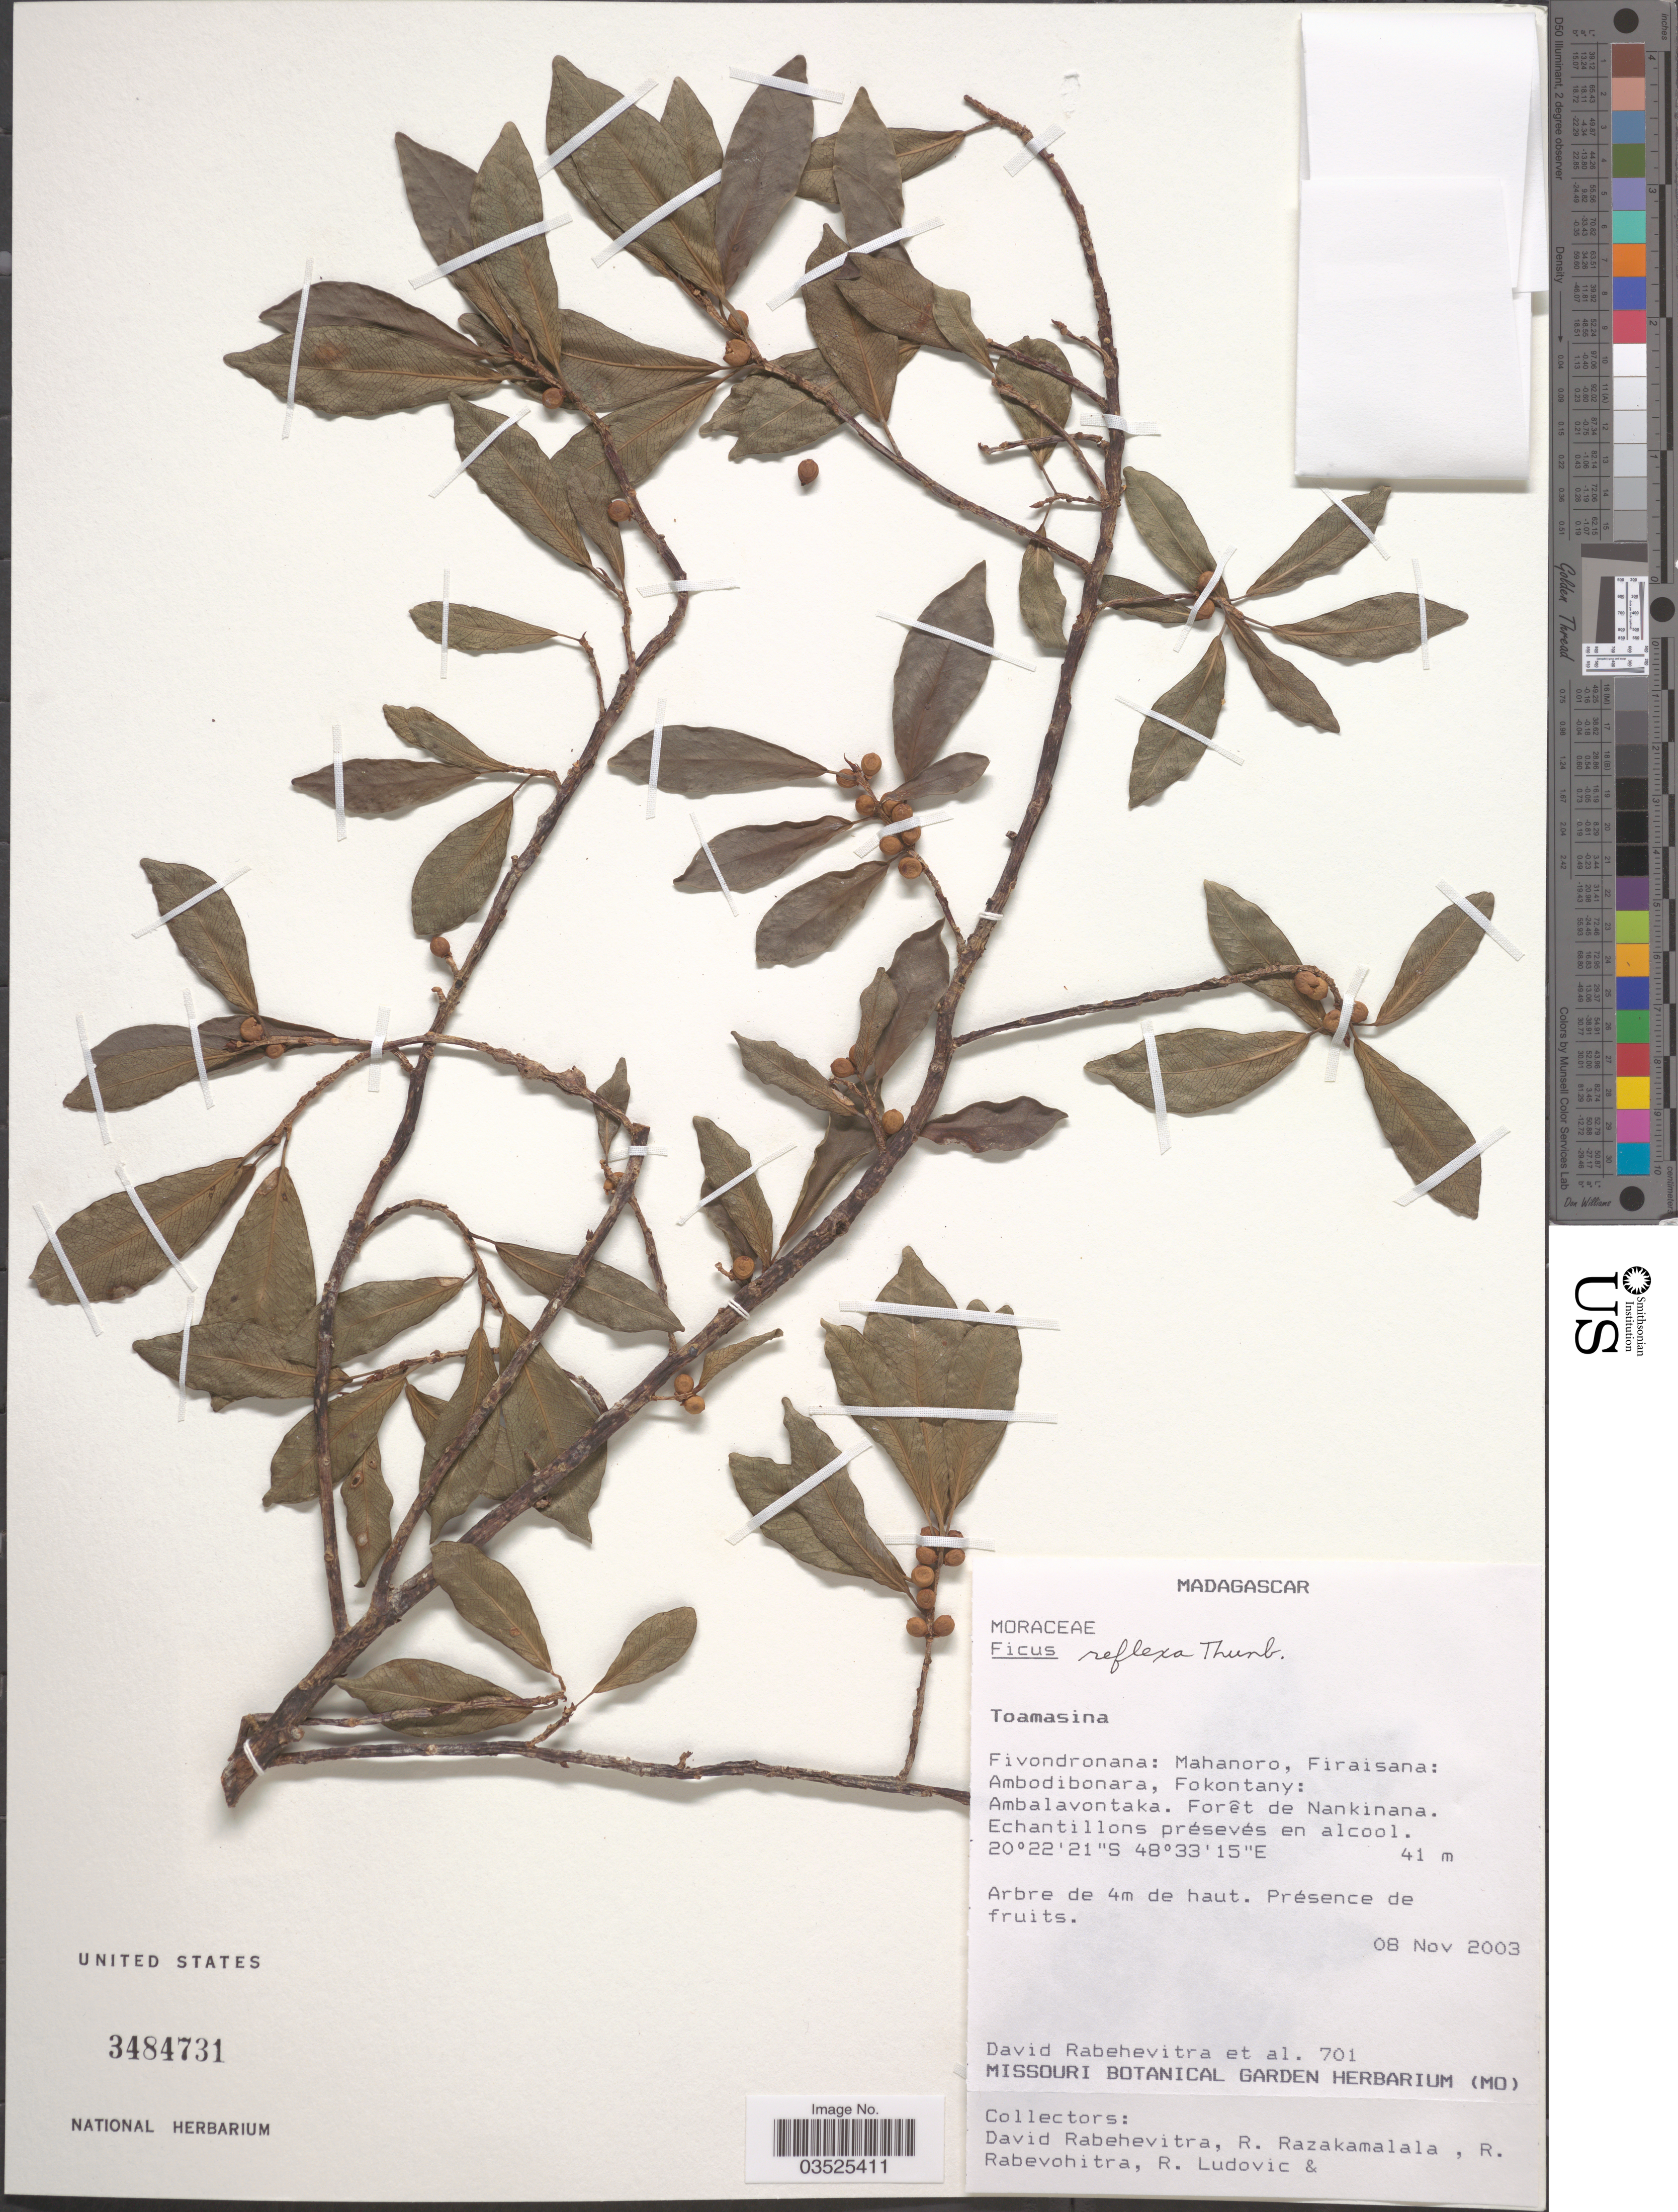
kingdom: Plantae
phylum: Tracheophyta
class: Magnoliopsida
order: Rosales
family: Moraceae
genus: Ficus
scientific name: Ficus reflexa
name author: Thunb.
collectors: D. Rabehevitra, R. Razakamalala, R. Rabevohitra & R. Ludovic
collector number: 701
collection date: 2003-11-08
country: Madagascar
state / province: Atsinanana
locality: Fivondronana: Mahanoro, Firaisana: Ambodibonara, Fokontany: Ambalavontaka. Forêt de Nankinana.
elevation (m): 41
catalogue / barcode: US 3484731